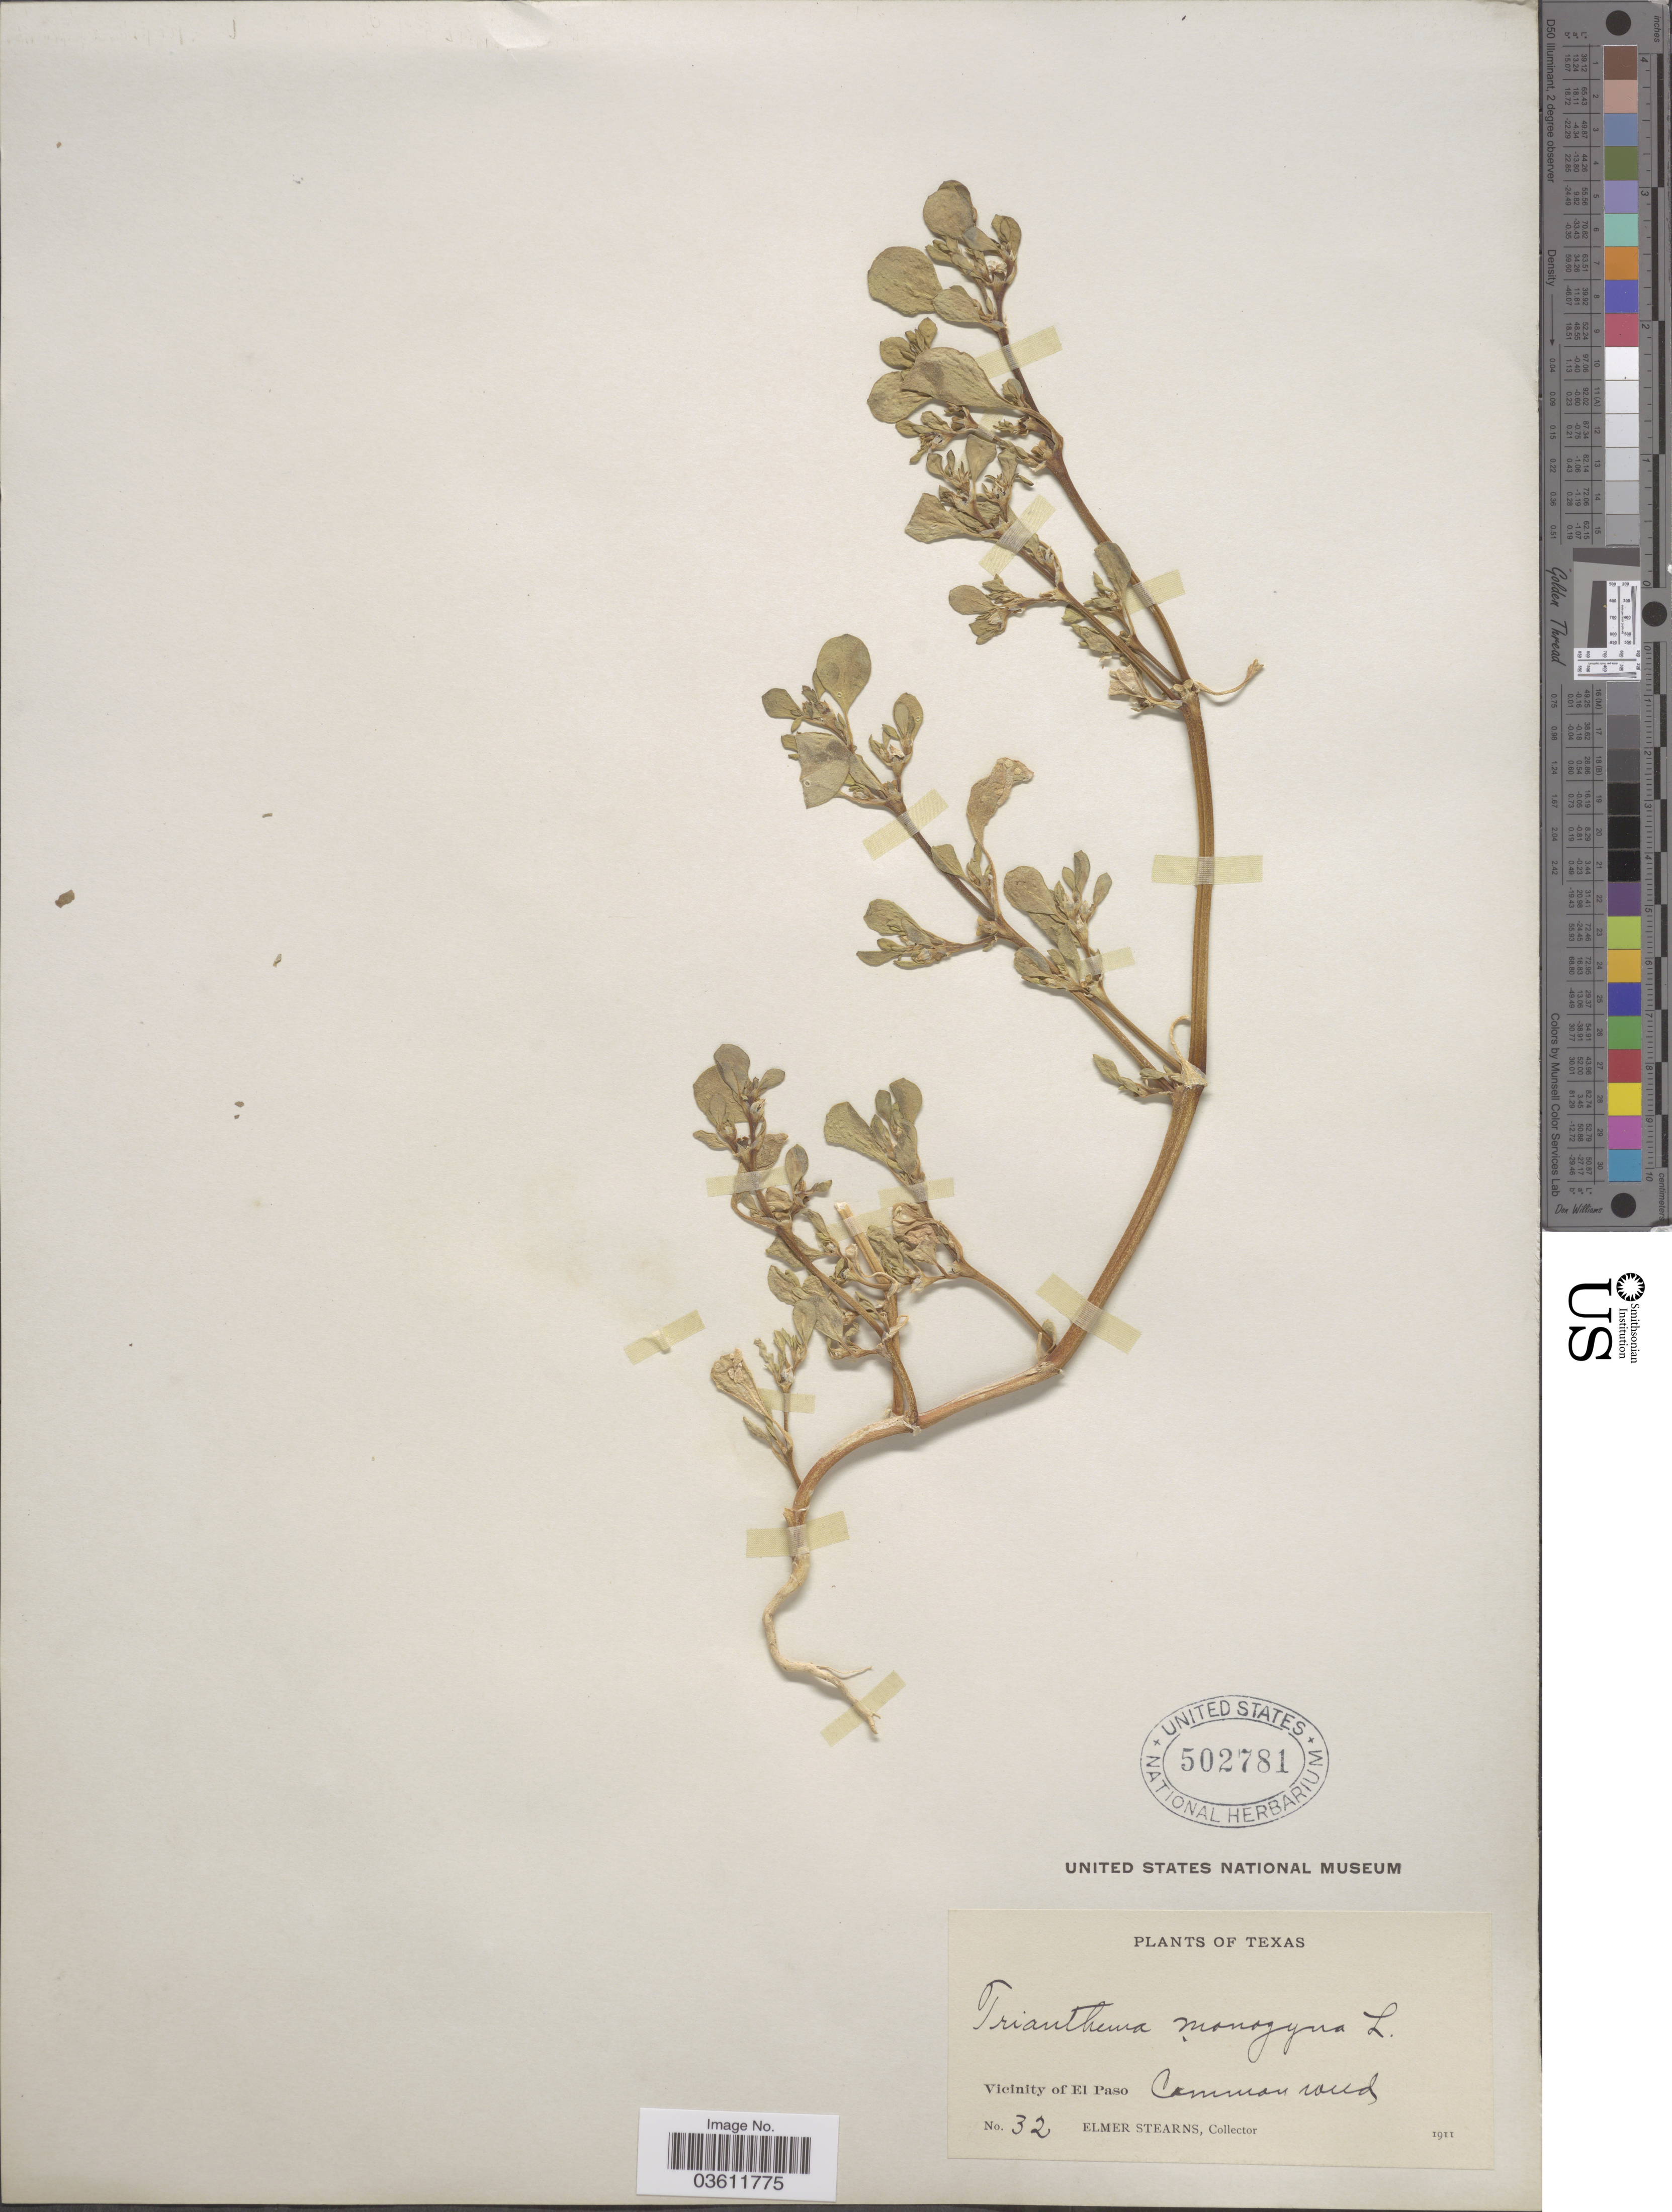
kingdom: Plantae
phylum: Tracheophyta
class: Magnoliopsida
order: Caryophyllales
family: Aizoaceae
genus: Trianthema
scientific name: Trianthema portulacastrum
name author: L.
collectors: E. Stearns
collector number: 32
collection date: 1911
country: United States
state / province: Texas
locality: Vicinity of El Paso.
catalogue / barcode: US 502781